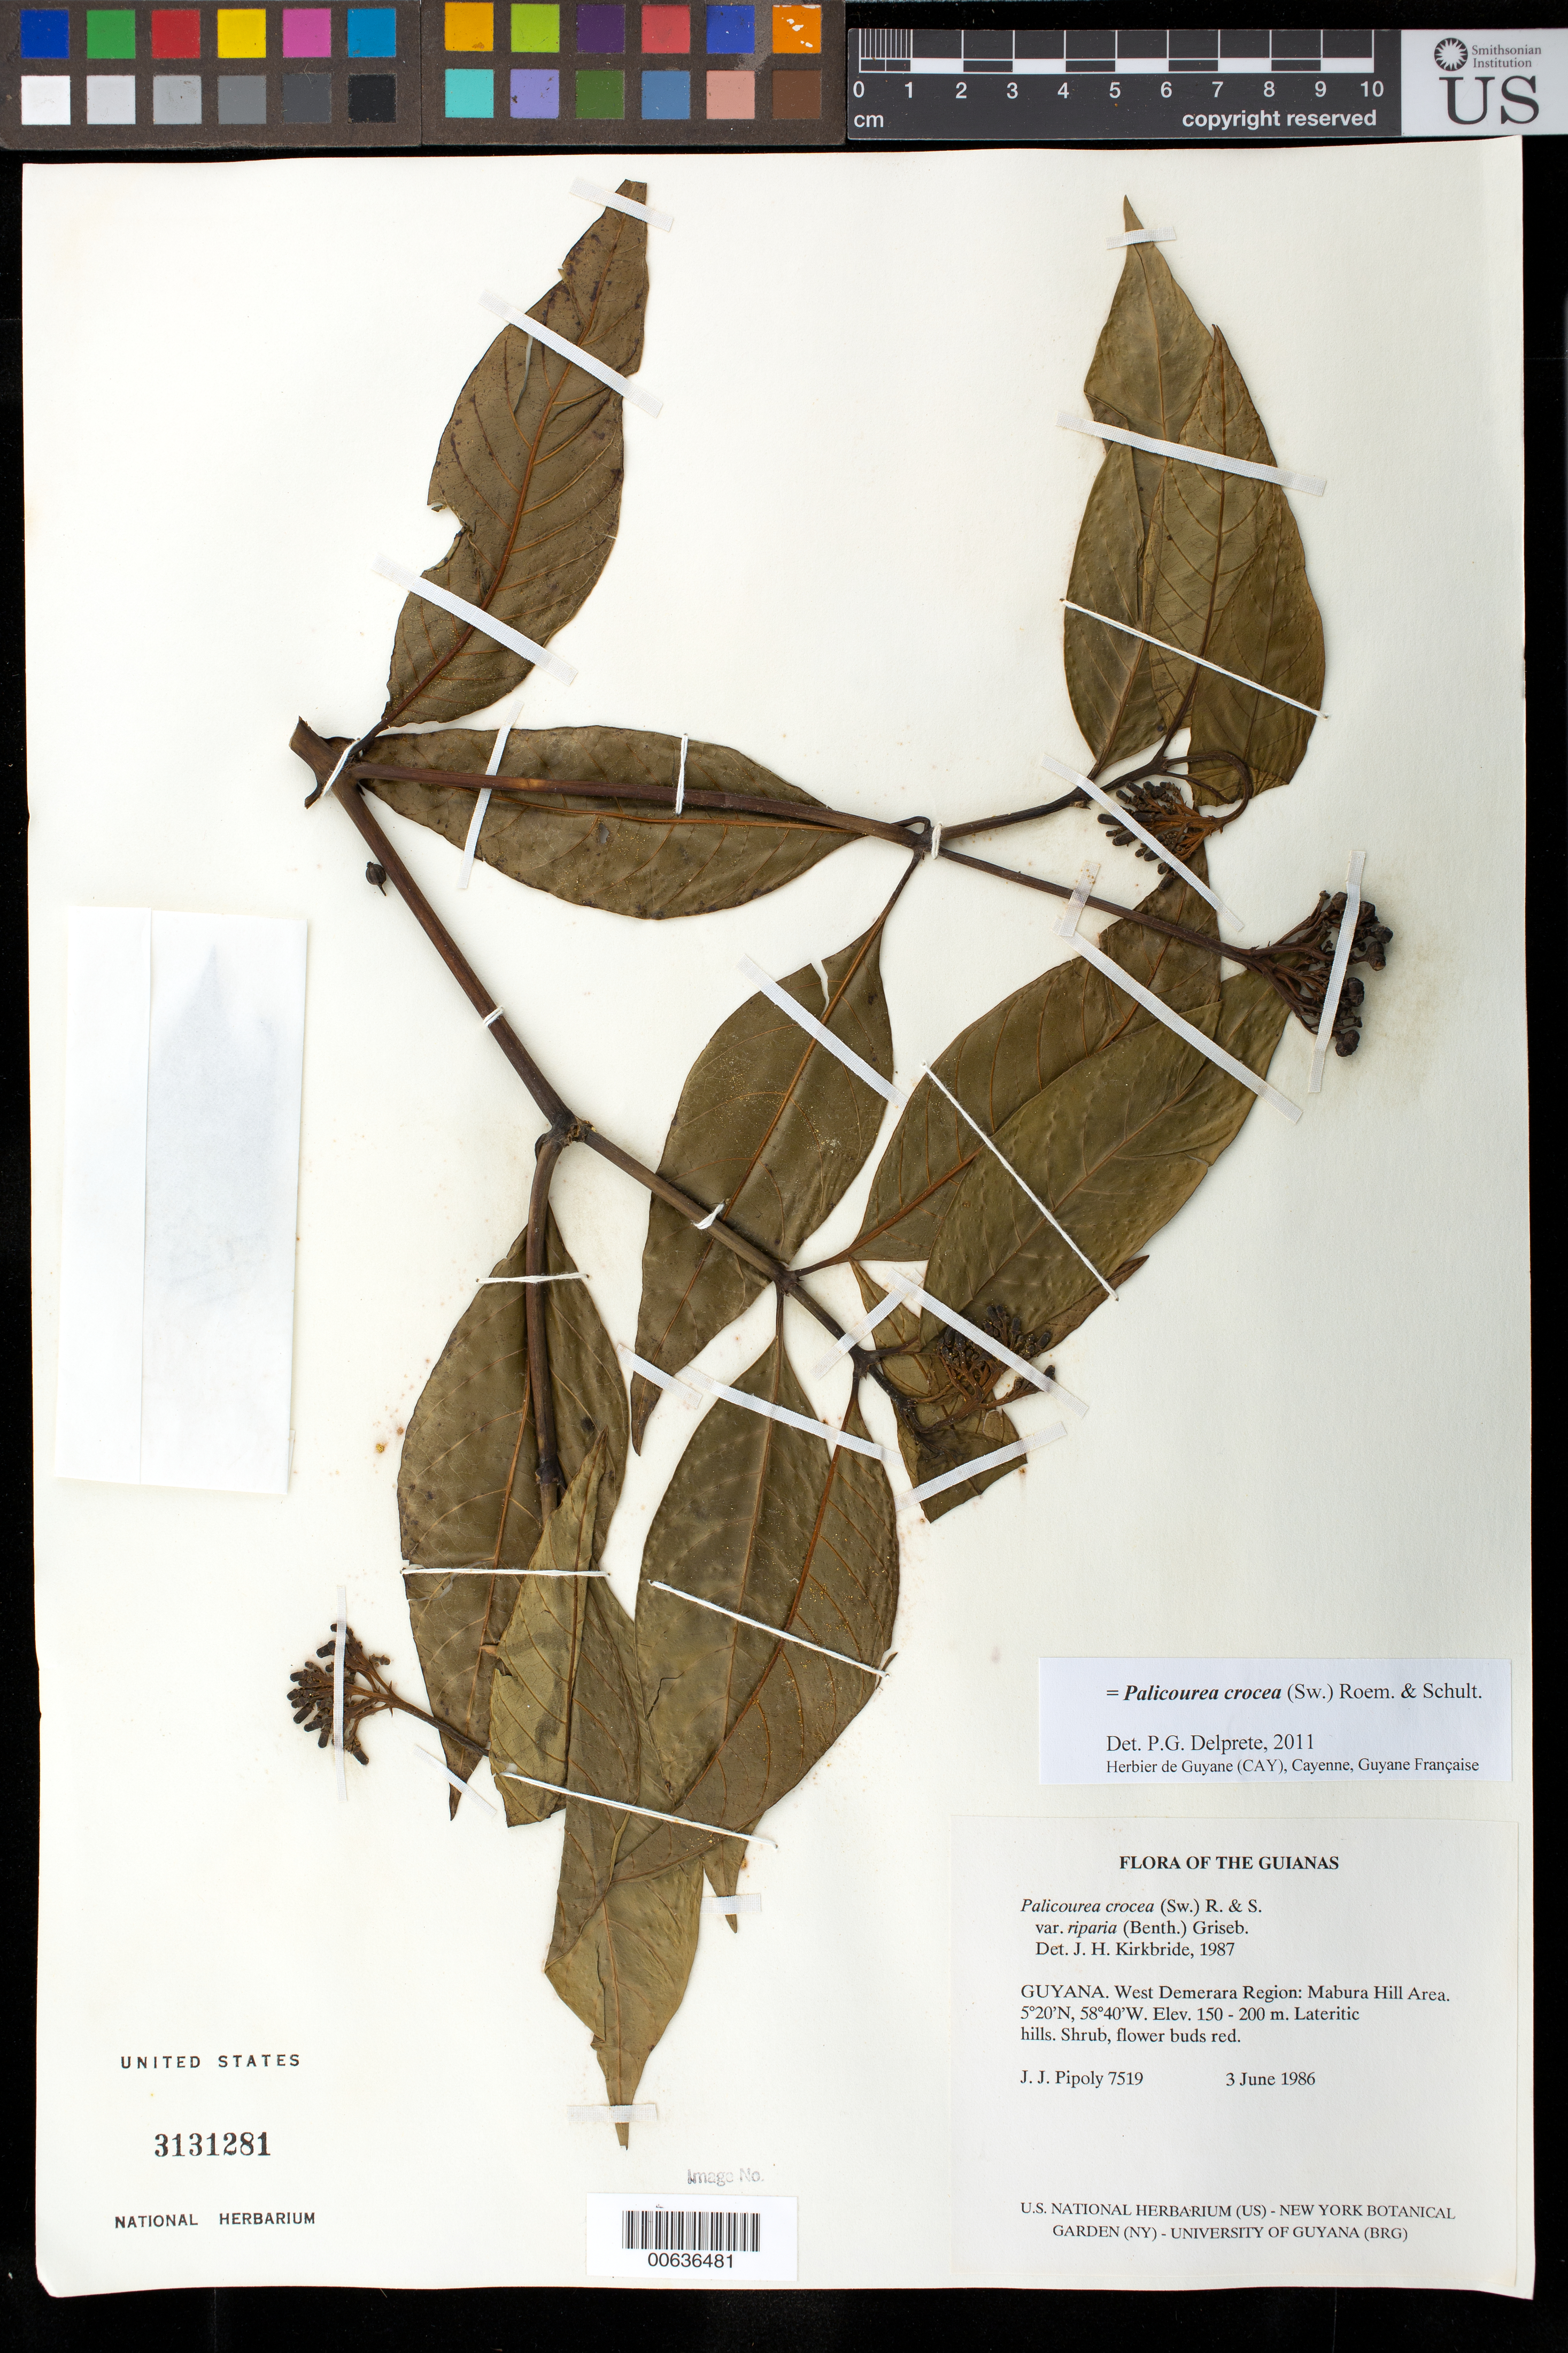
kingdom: Plantae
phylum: Tracheophyta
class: Magnoliopsida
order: Gentianales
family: Rubiaceae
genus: Palicourea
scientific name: Palicourea crocea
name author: (Sw.) Schult.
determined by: Delprete, P. G., Herb. de Guyane Cay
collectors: J. J. Pipoly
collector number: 7519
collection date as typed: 3 June 1986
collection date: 1986-06-03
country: Guyana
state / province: U. Demerara-Berbice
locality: Mabura Hill area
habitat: Lateritic hills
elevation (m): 50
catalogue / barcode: US 3131281